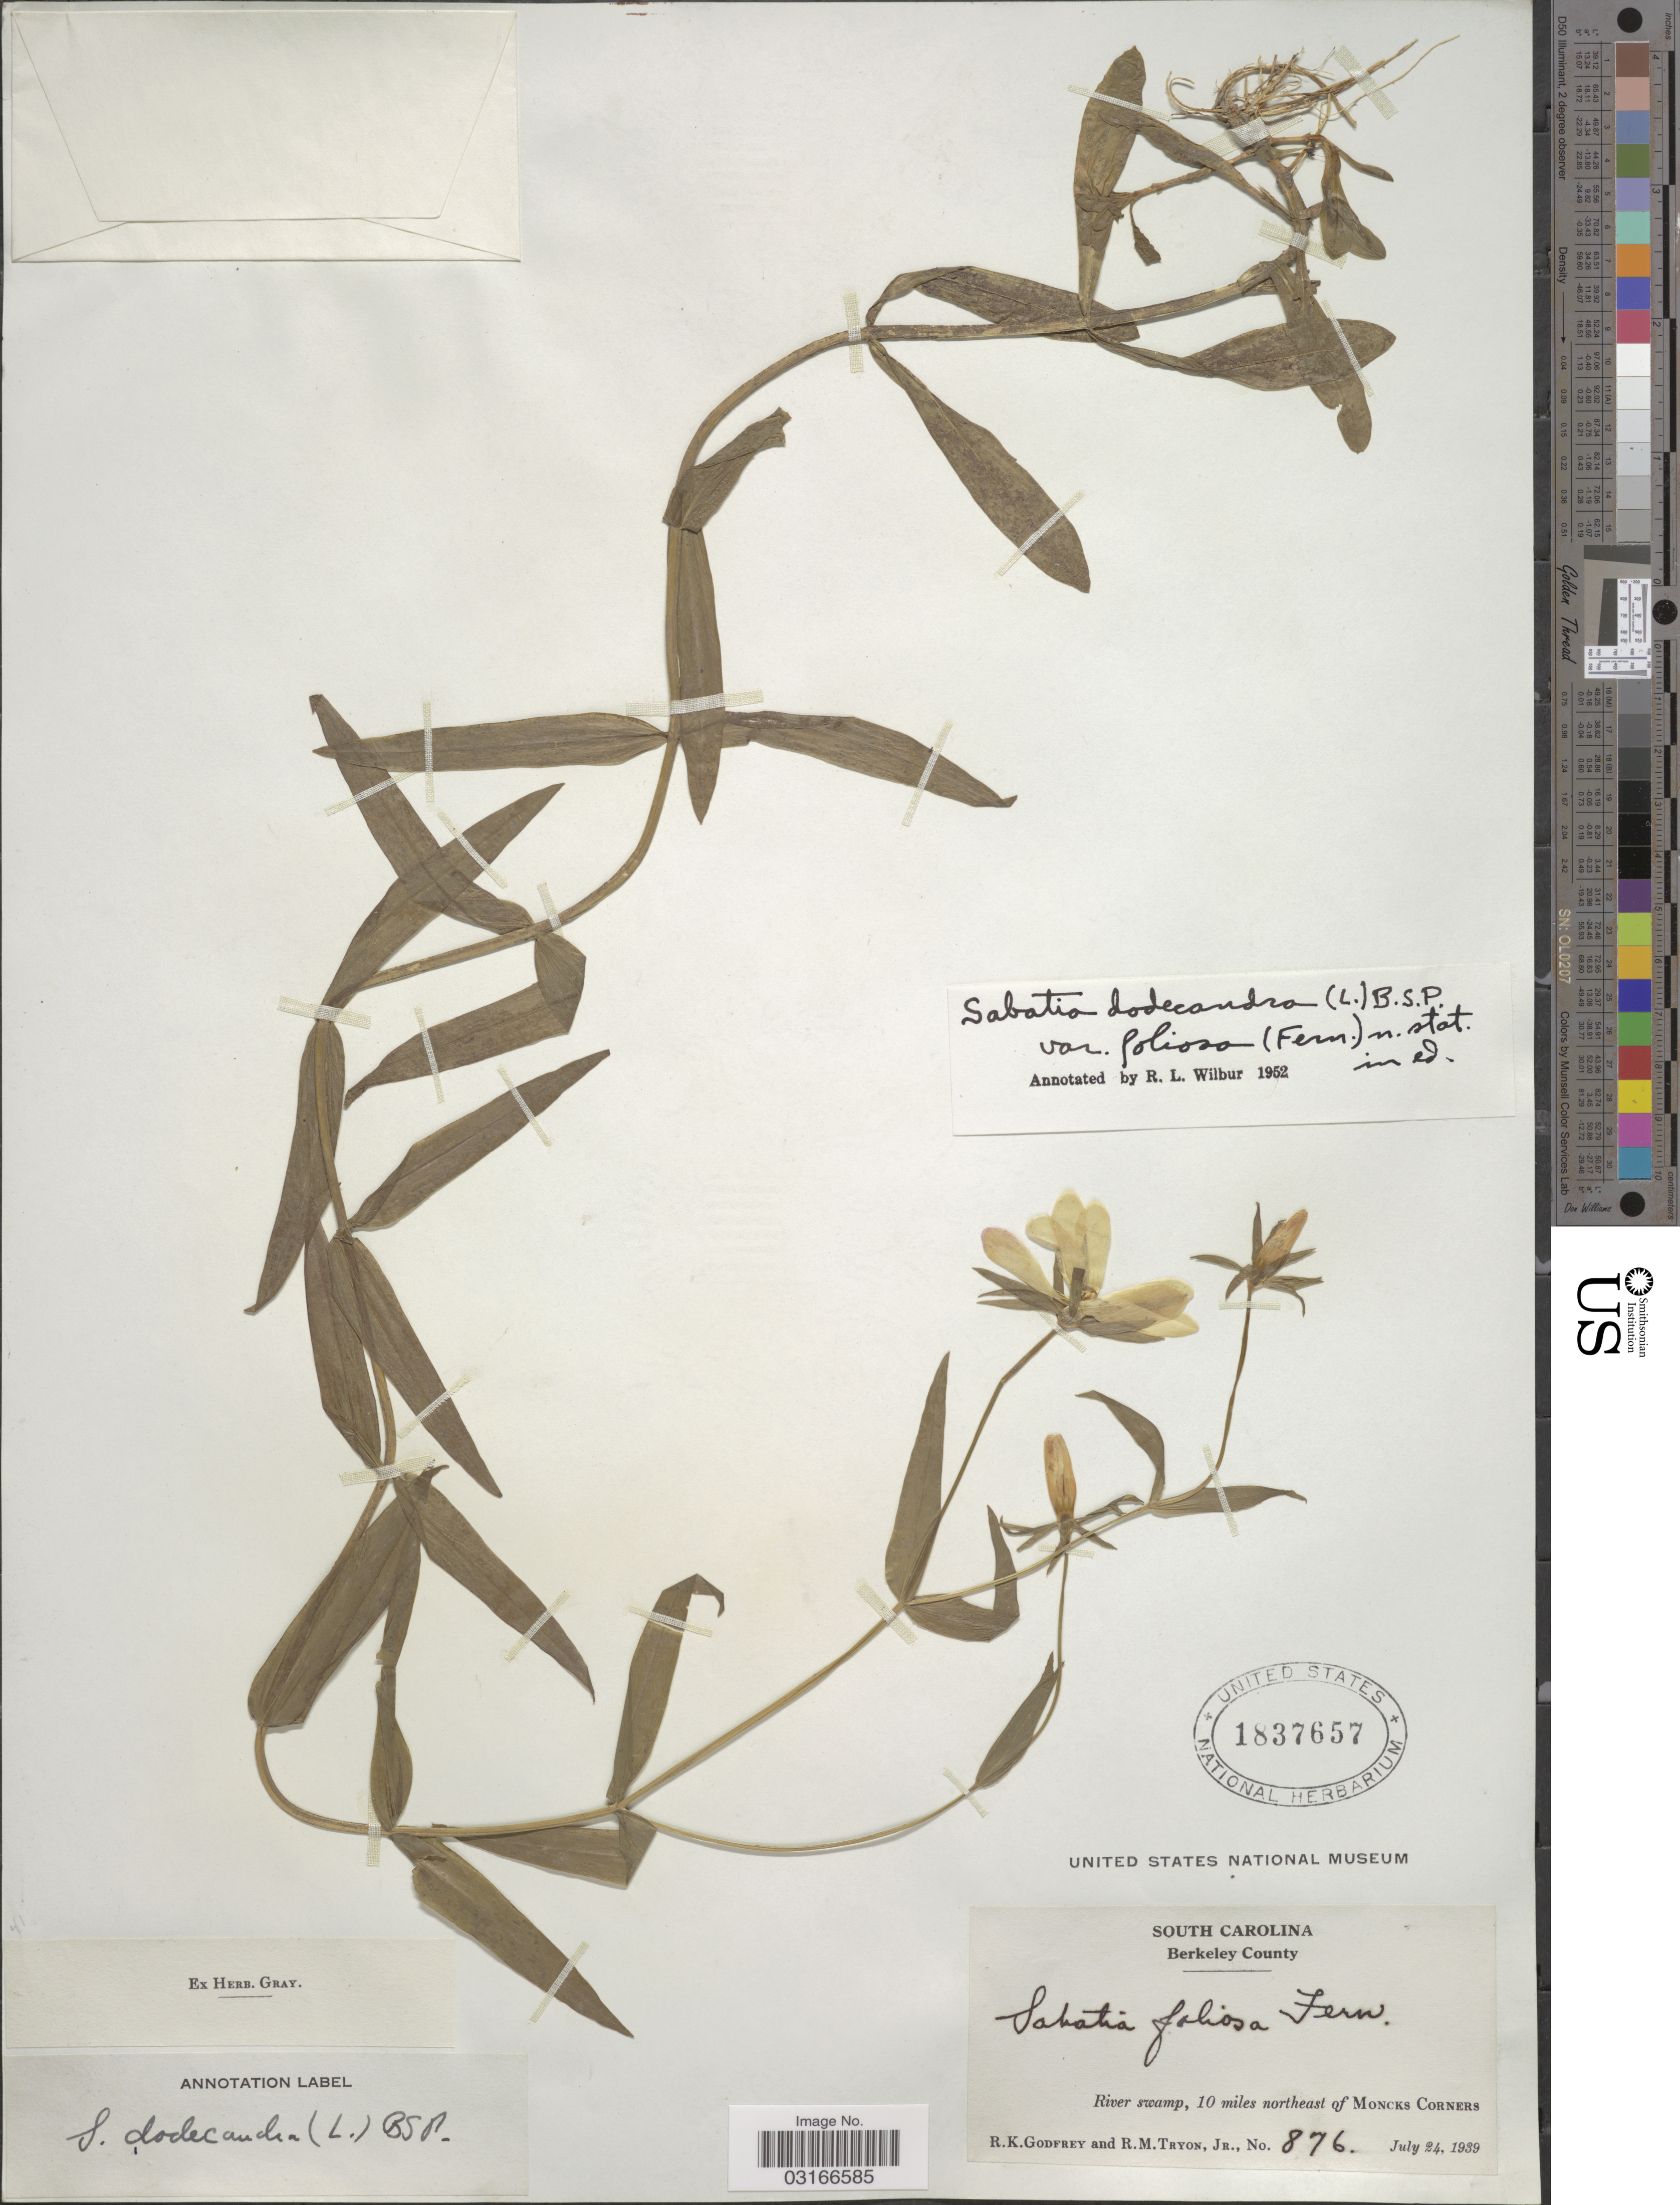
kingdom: Plantae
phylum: Tracheophyta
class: Magnoliopsida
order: Gentianales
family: Gentianaceae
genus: Sabatia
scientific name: Sabatia dodecandra var. foliosa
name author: (Fernald) Wilbur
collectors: R. K. Godfrey & R. Tryon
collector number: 876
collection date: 1939-07-24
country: United States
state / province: South Carolina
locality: Berkeley County, River swamp, 10 miles northeast of Moncks Corners.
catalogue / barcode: US 1837657